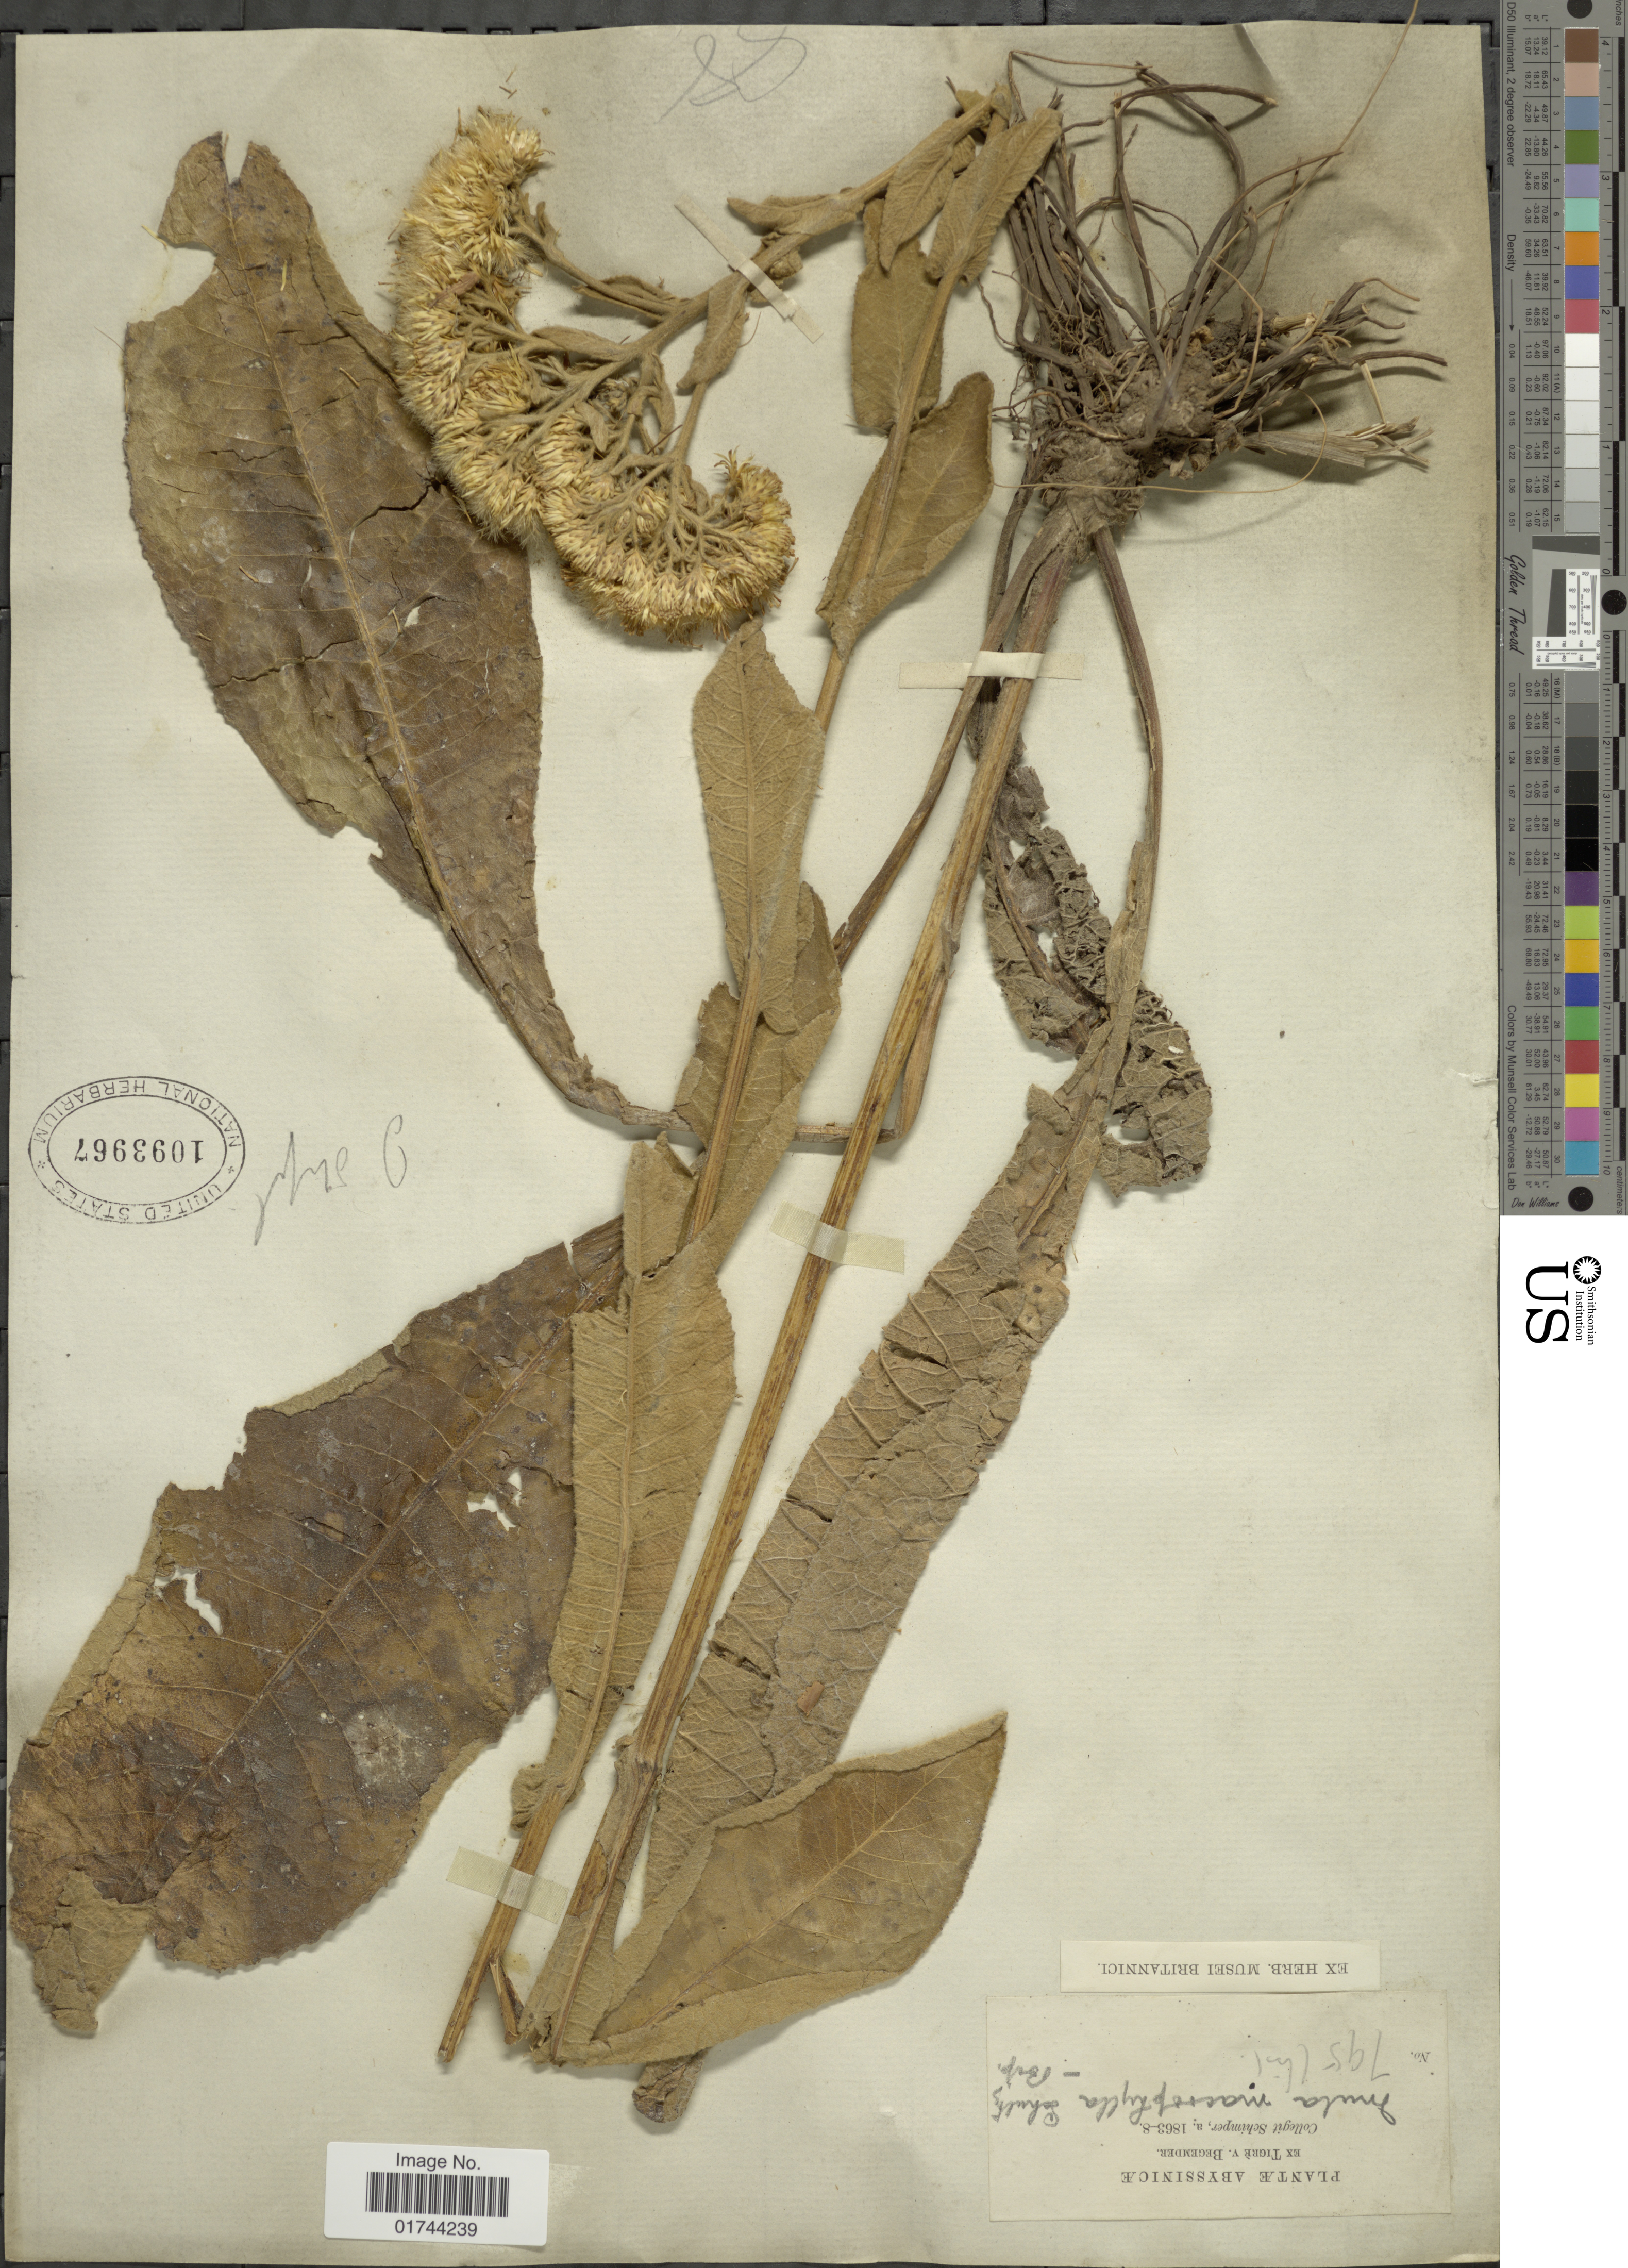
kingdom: Plantae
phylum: Tracheophyta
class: Magnoliopsida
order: Asterales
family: Asteraceae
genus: Inula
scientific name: Inula macrophylla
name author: Sch. Bip.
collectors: -. Schimper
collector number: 795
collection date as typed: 1868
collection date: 1863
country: Eritrea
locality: Abyssinicae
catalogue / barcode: US 1093967